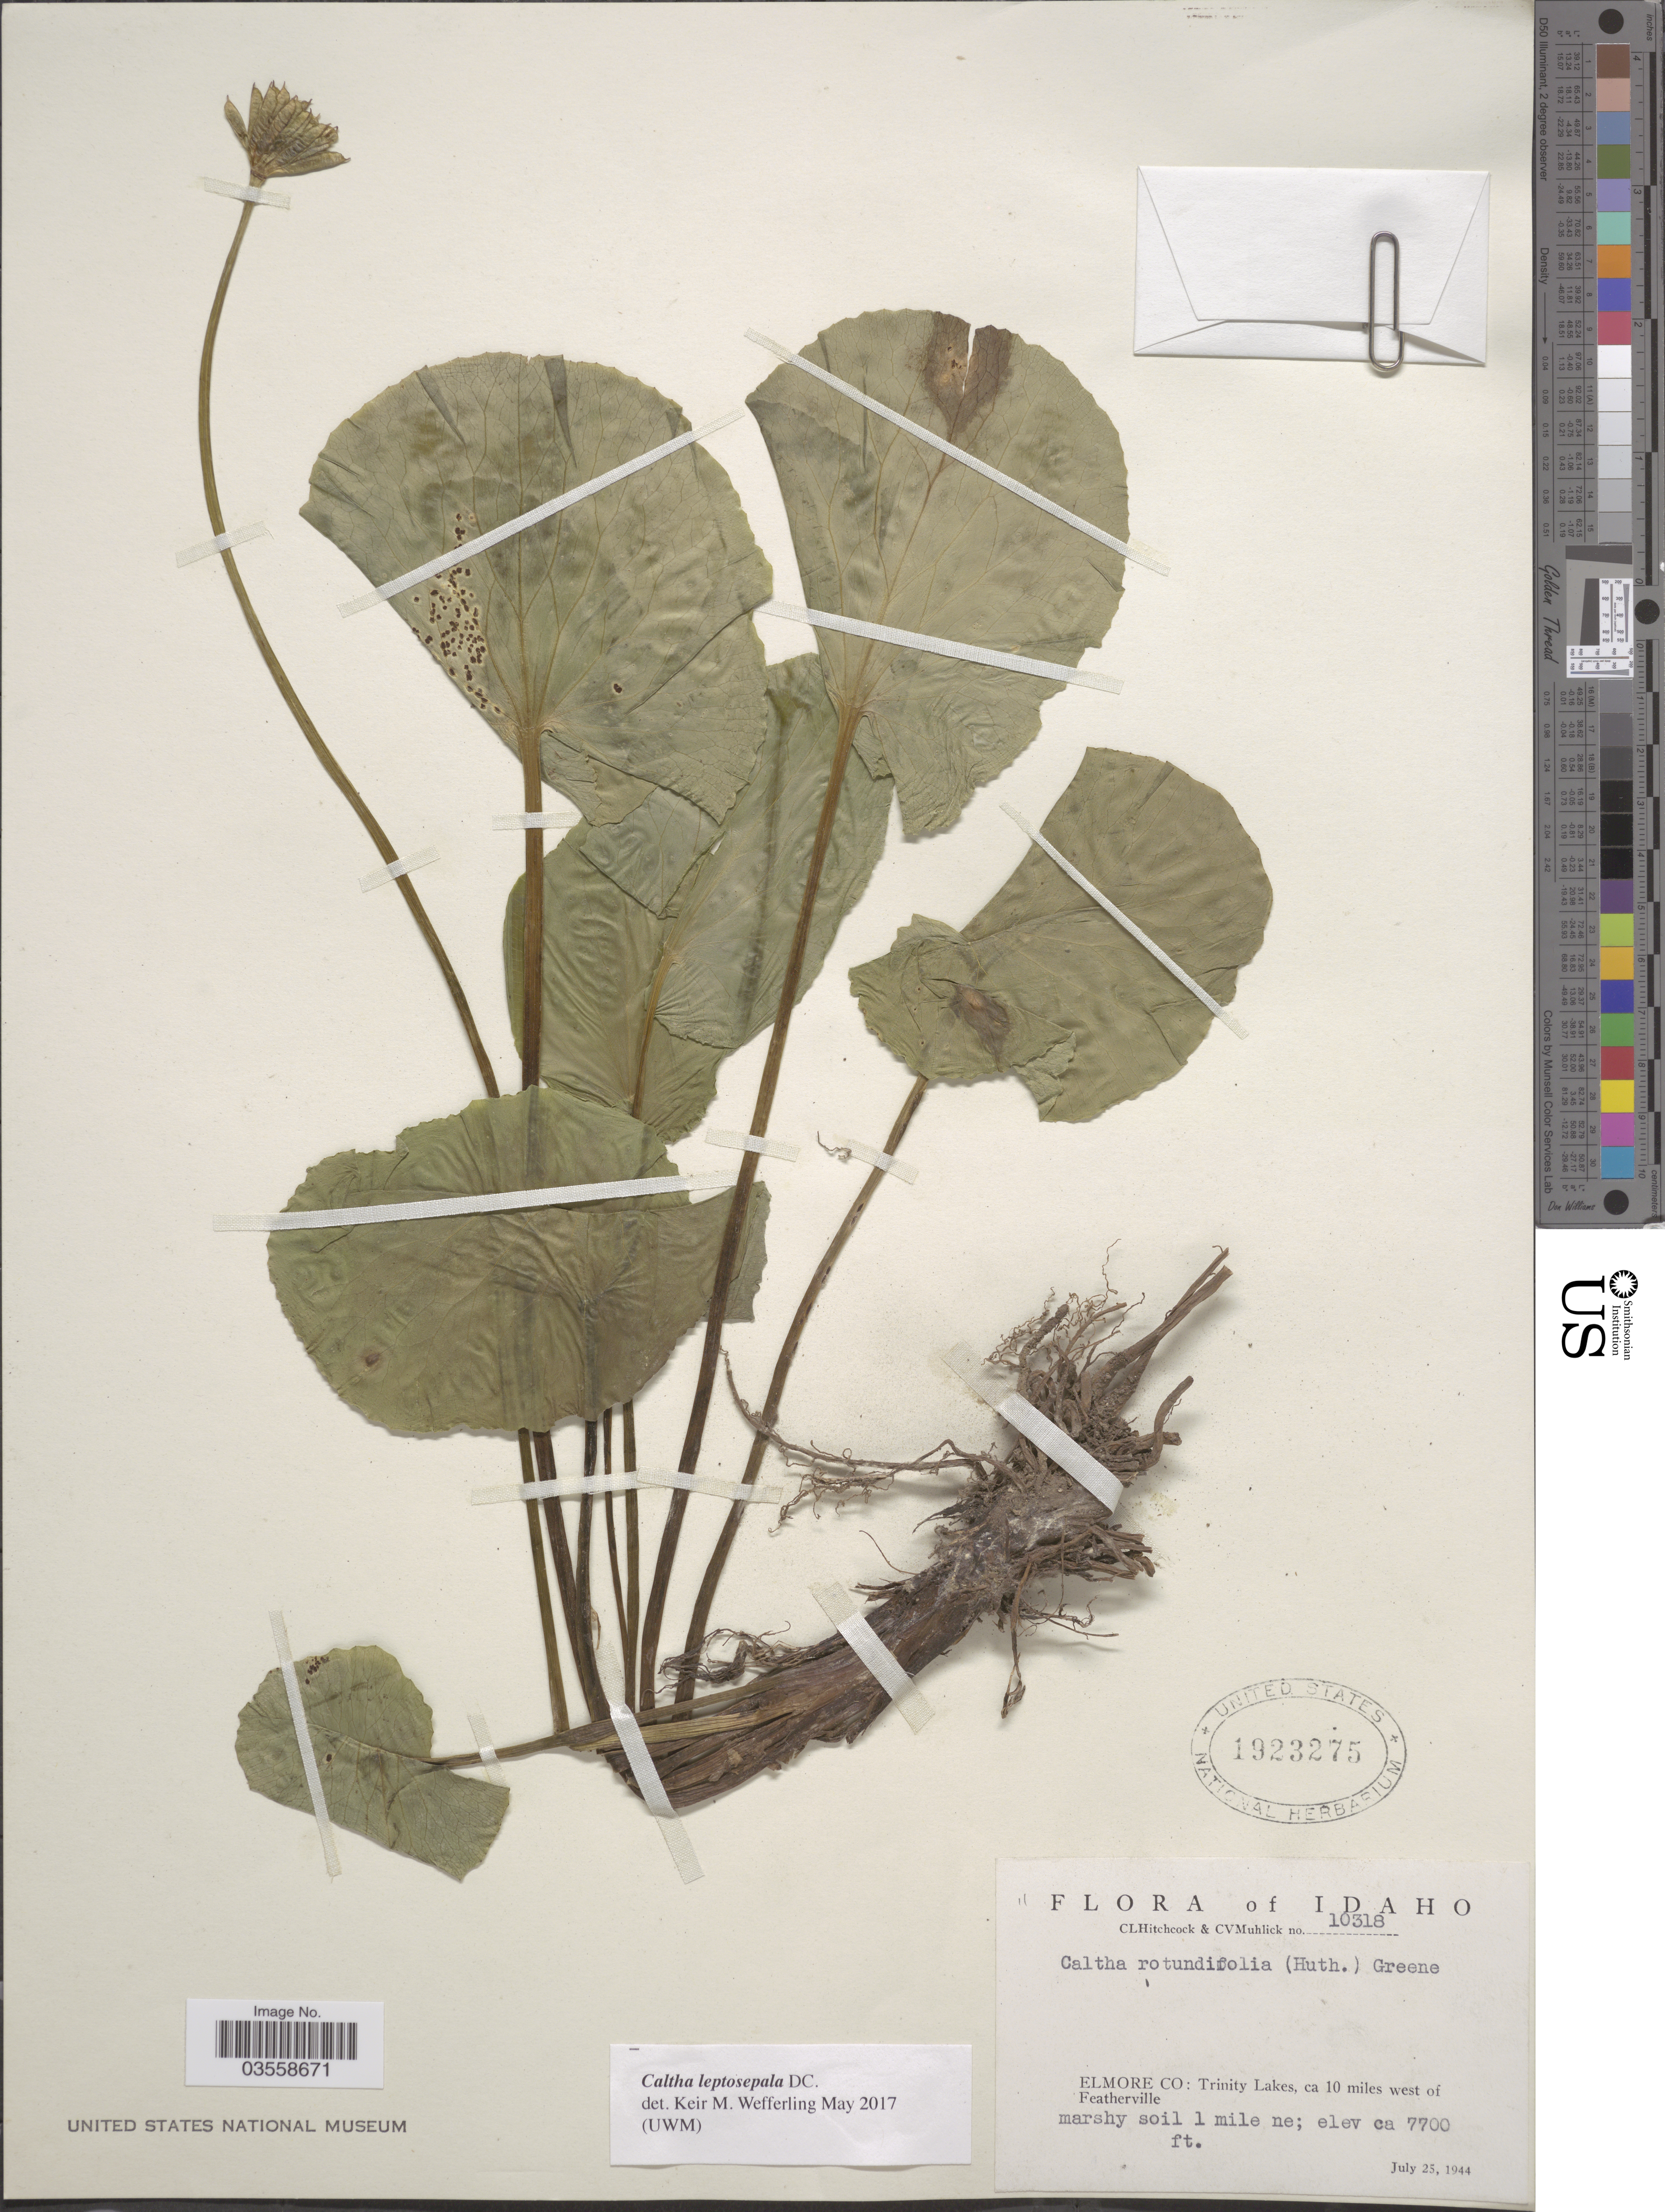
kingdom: Plantae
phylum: Tracheophyta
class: Magnoliopsida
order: Ranunculales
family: Ranunculaceae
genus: Caltha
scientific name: Caltha leptosepala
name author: DC.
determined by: Wefferling, Keir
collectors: C. L. Hitchcock & C. V. Muhlick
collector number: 10318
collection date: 1944-07-25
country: United States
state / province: Idaho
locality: Elmore Co: Trinity Lakes, ca 10 miles west of Featherville. 1 mile ne.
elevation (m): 2347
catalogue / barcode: US 1923275